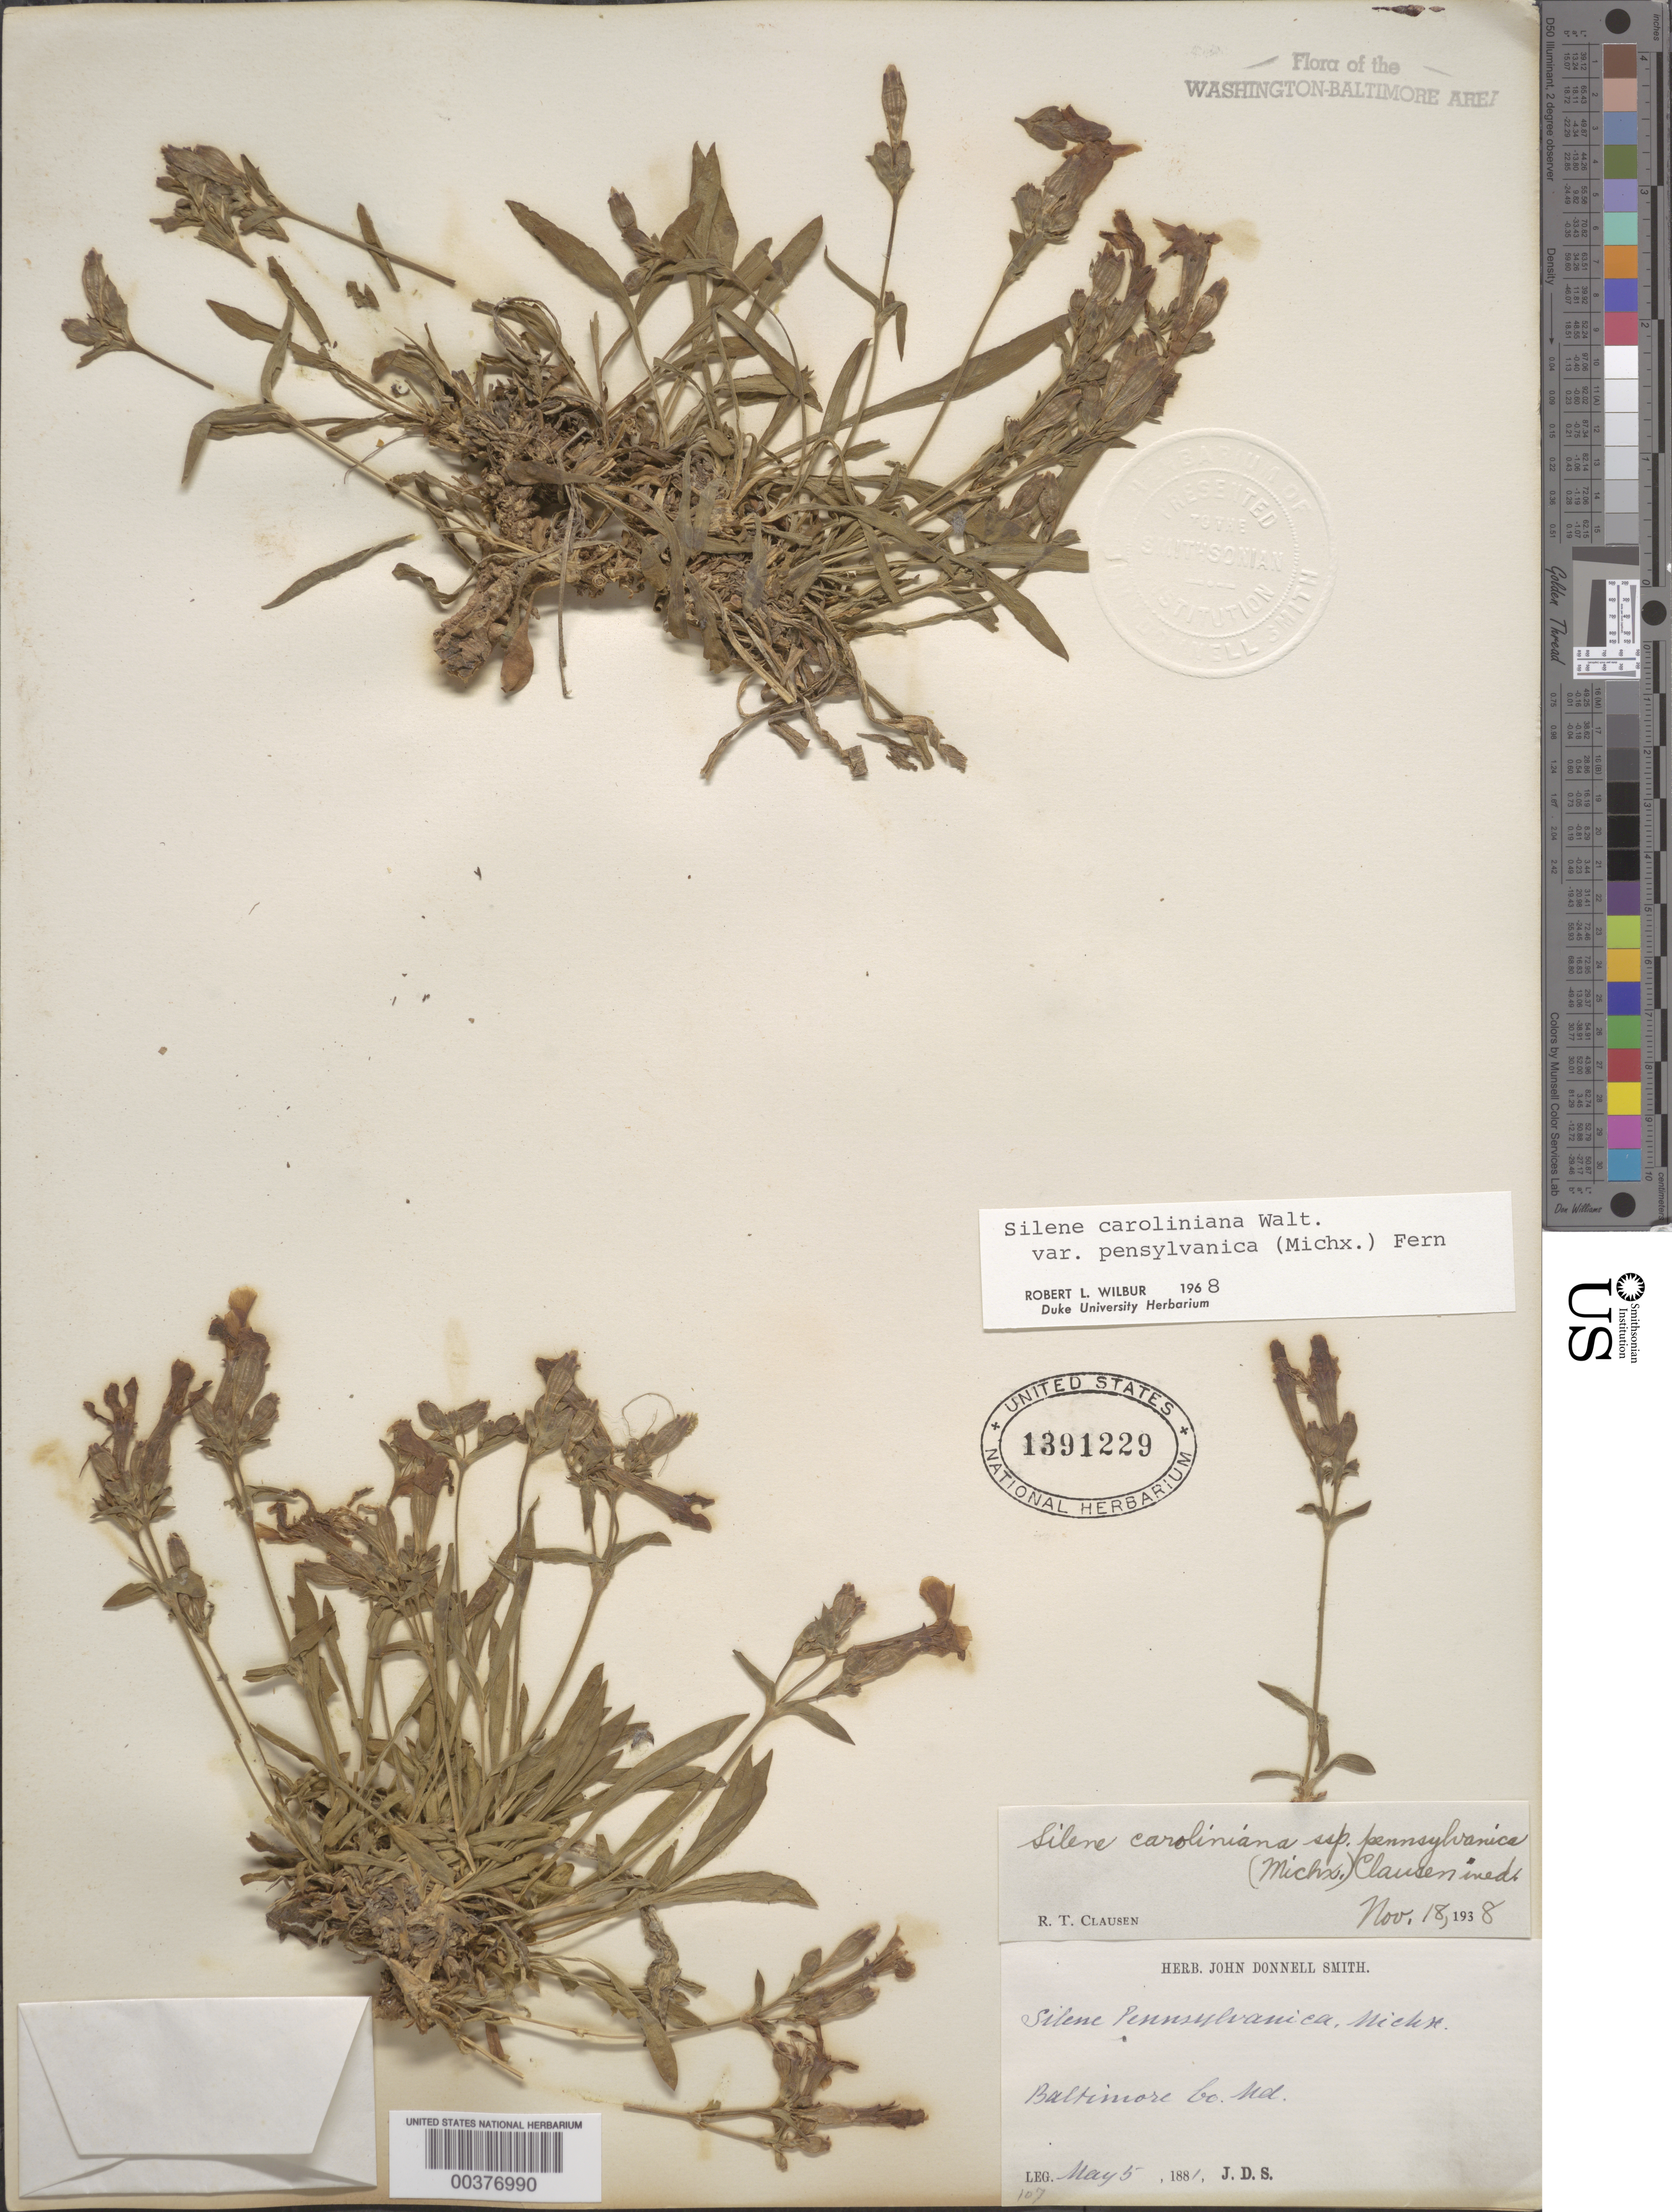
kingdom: Plantae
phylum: Tracheophyta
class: Magnoliopsida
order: Caryophyllales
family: Caryophyllaceae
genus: Silene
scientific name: Silene caroliniana var. pensylvanica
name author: (Michx.) Fernald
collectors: J. Donnell Smith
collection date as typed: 05 May 1881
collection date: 1881-05-05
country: United States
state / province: Maryland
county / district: Baltimore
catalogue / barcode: US 1391229